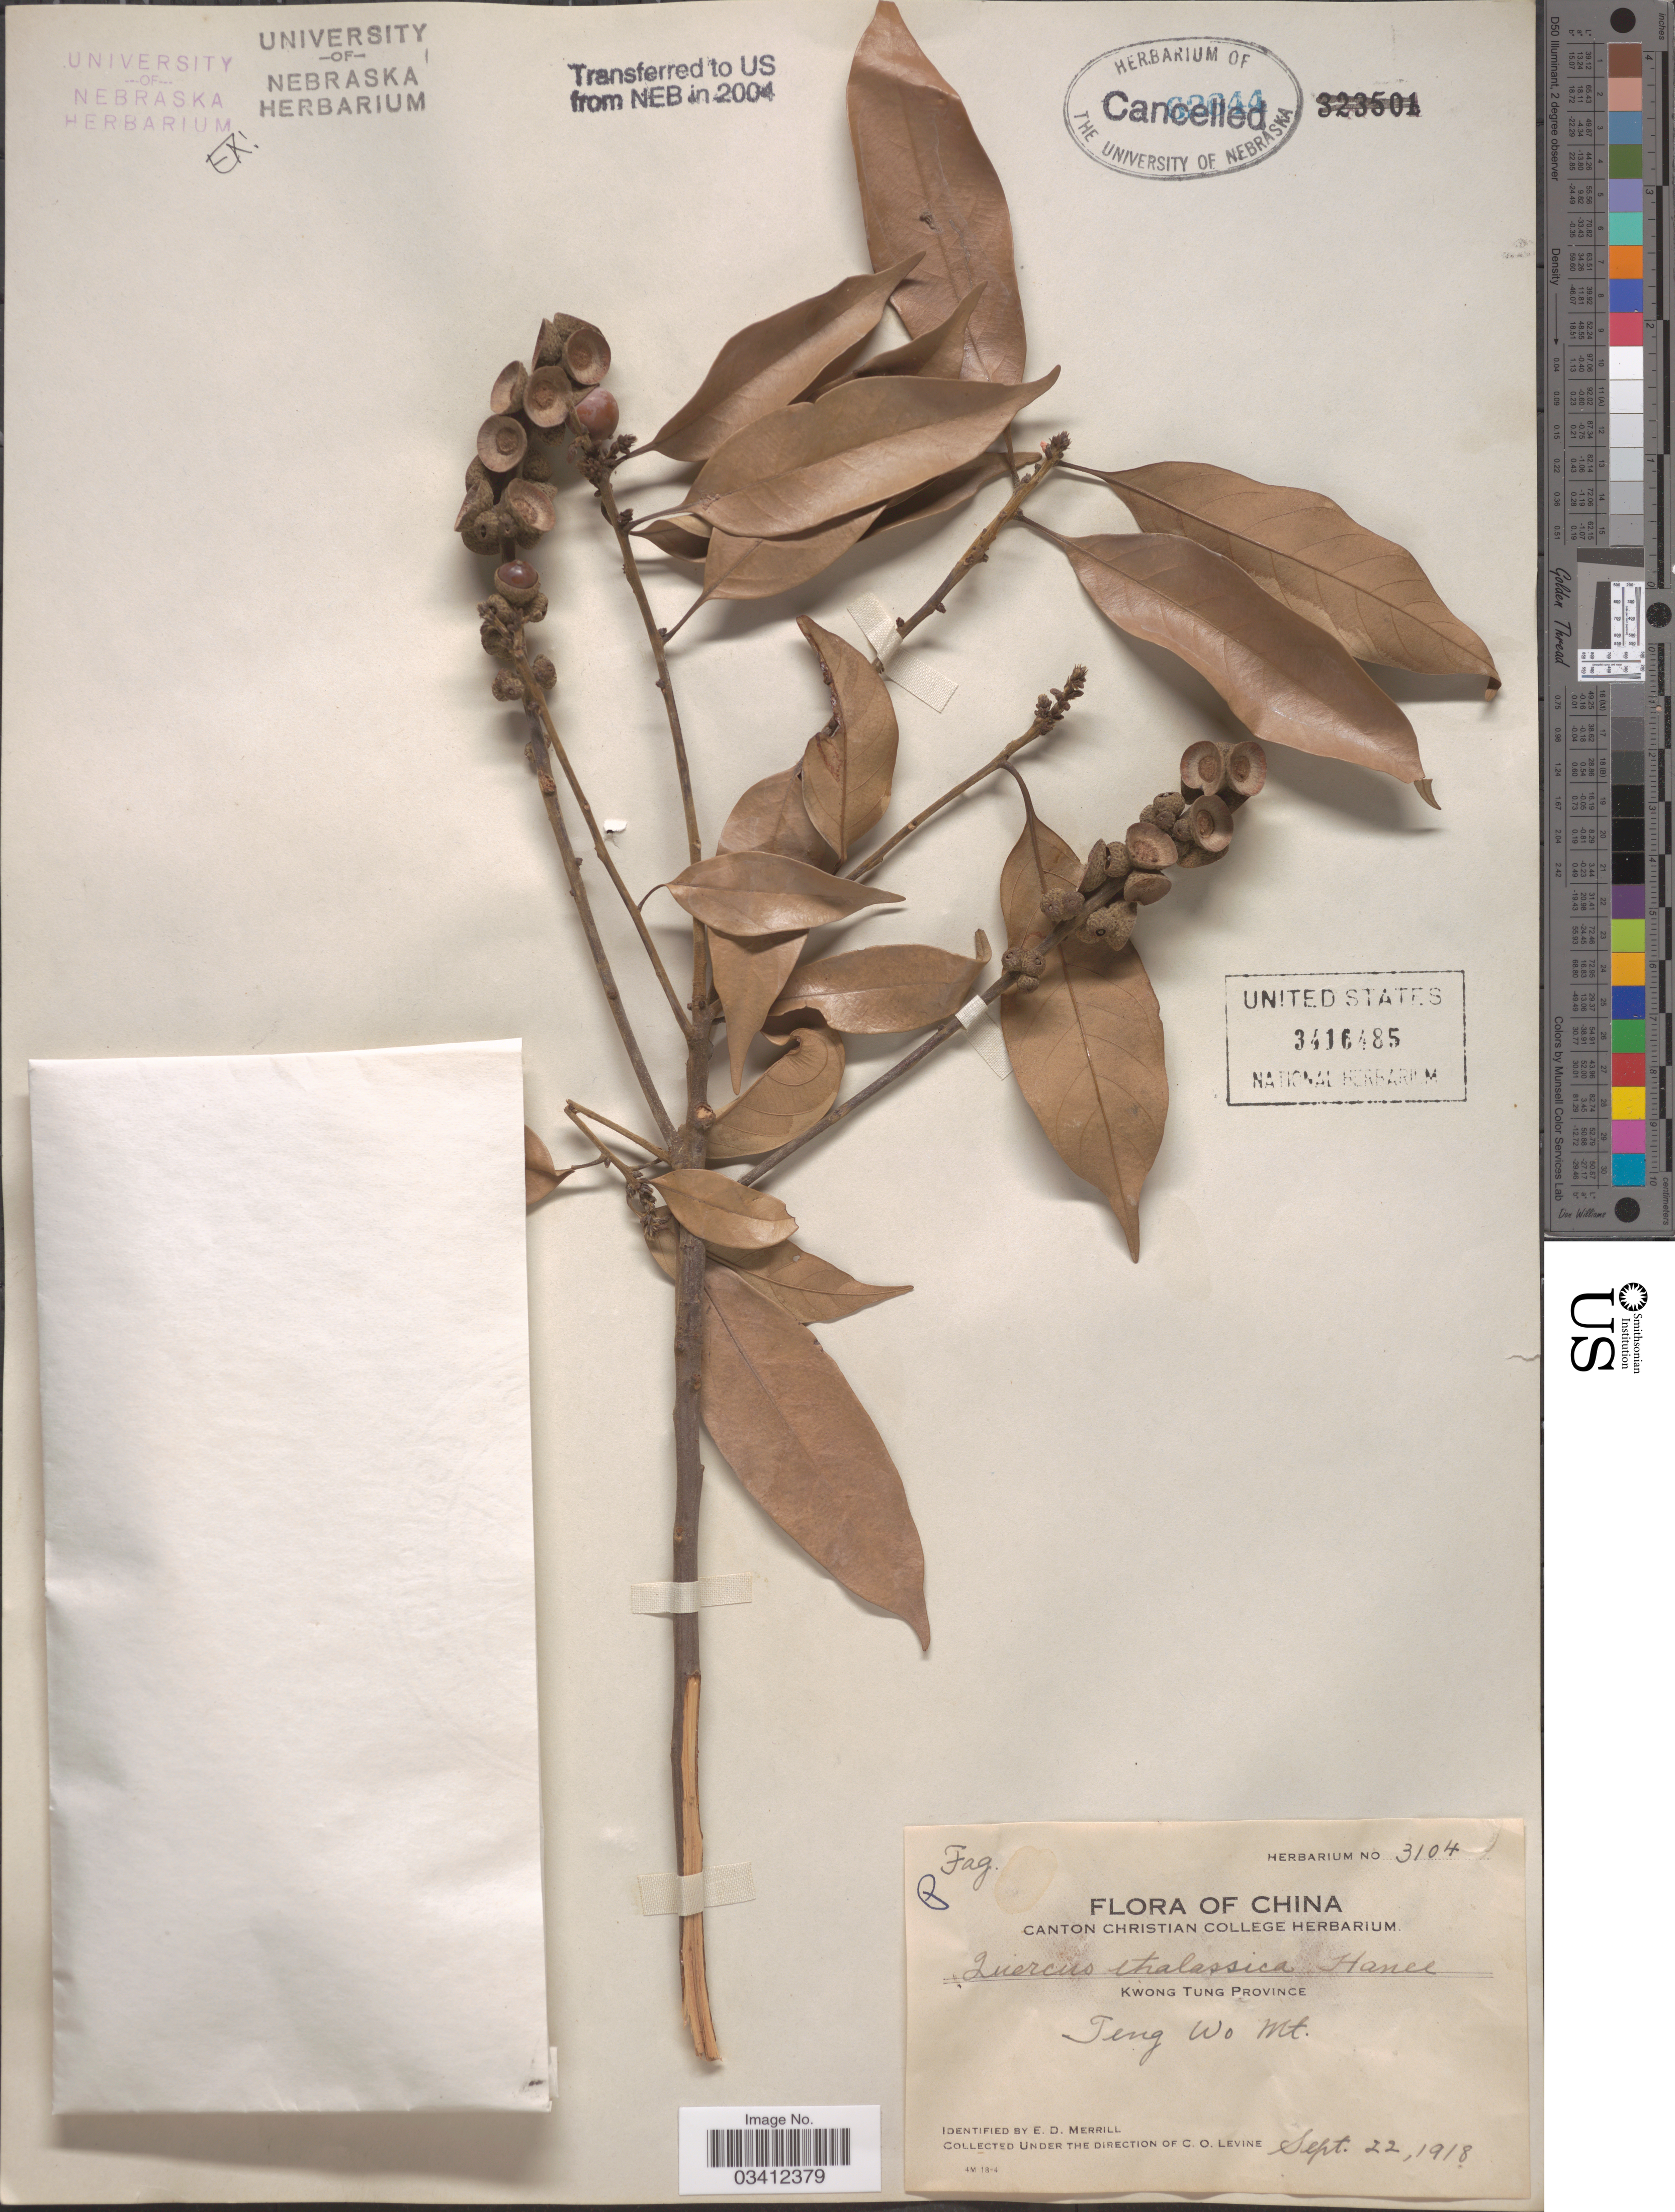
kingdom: Plantae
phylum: Tracheophyta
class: Magnoliopsida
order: Fagales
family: Fagaceae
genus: Quercus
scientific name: Quercus thalassica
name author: Hance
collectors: C. O. Levine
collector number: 3104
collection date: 1918-09-22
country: China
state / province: Guangdong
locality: Kwong Tung Province. Teng Wo Mt.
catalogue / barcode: US 3416485